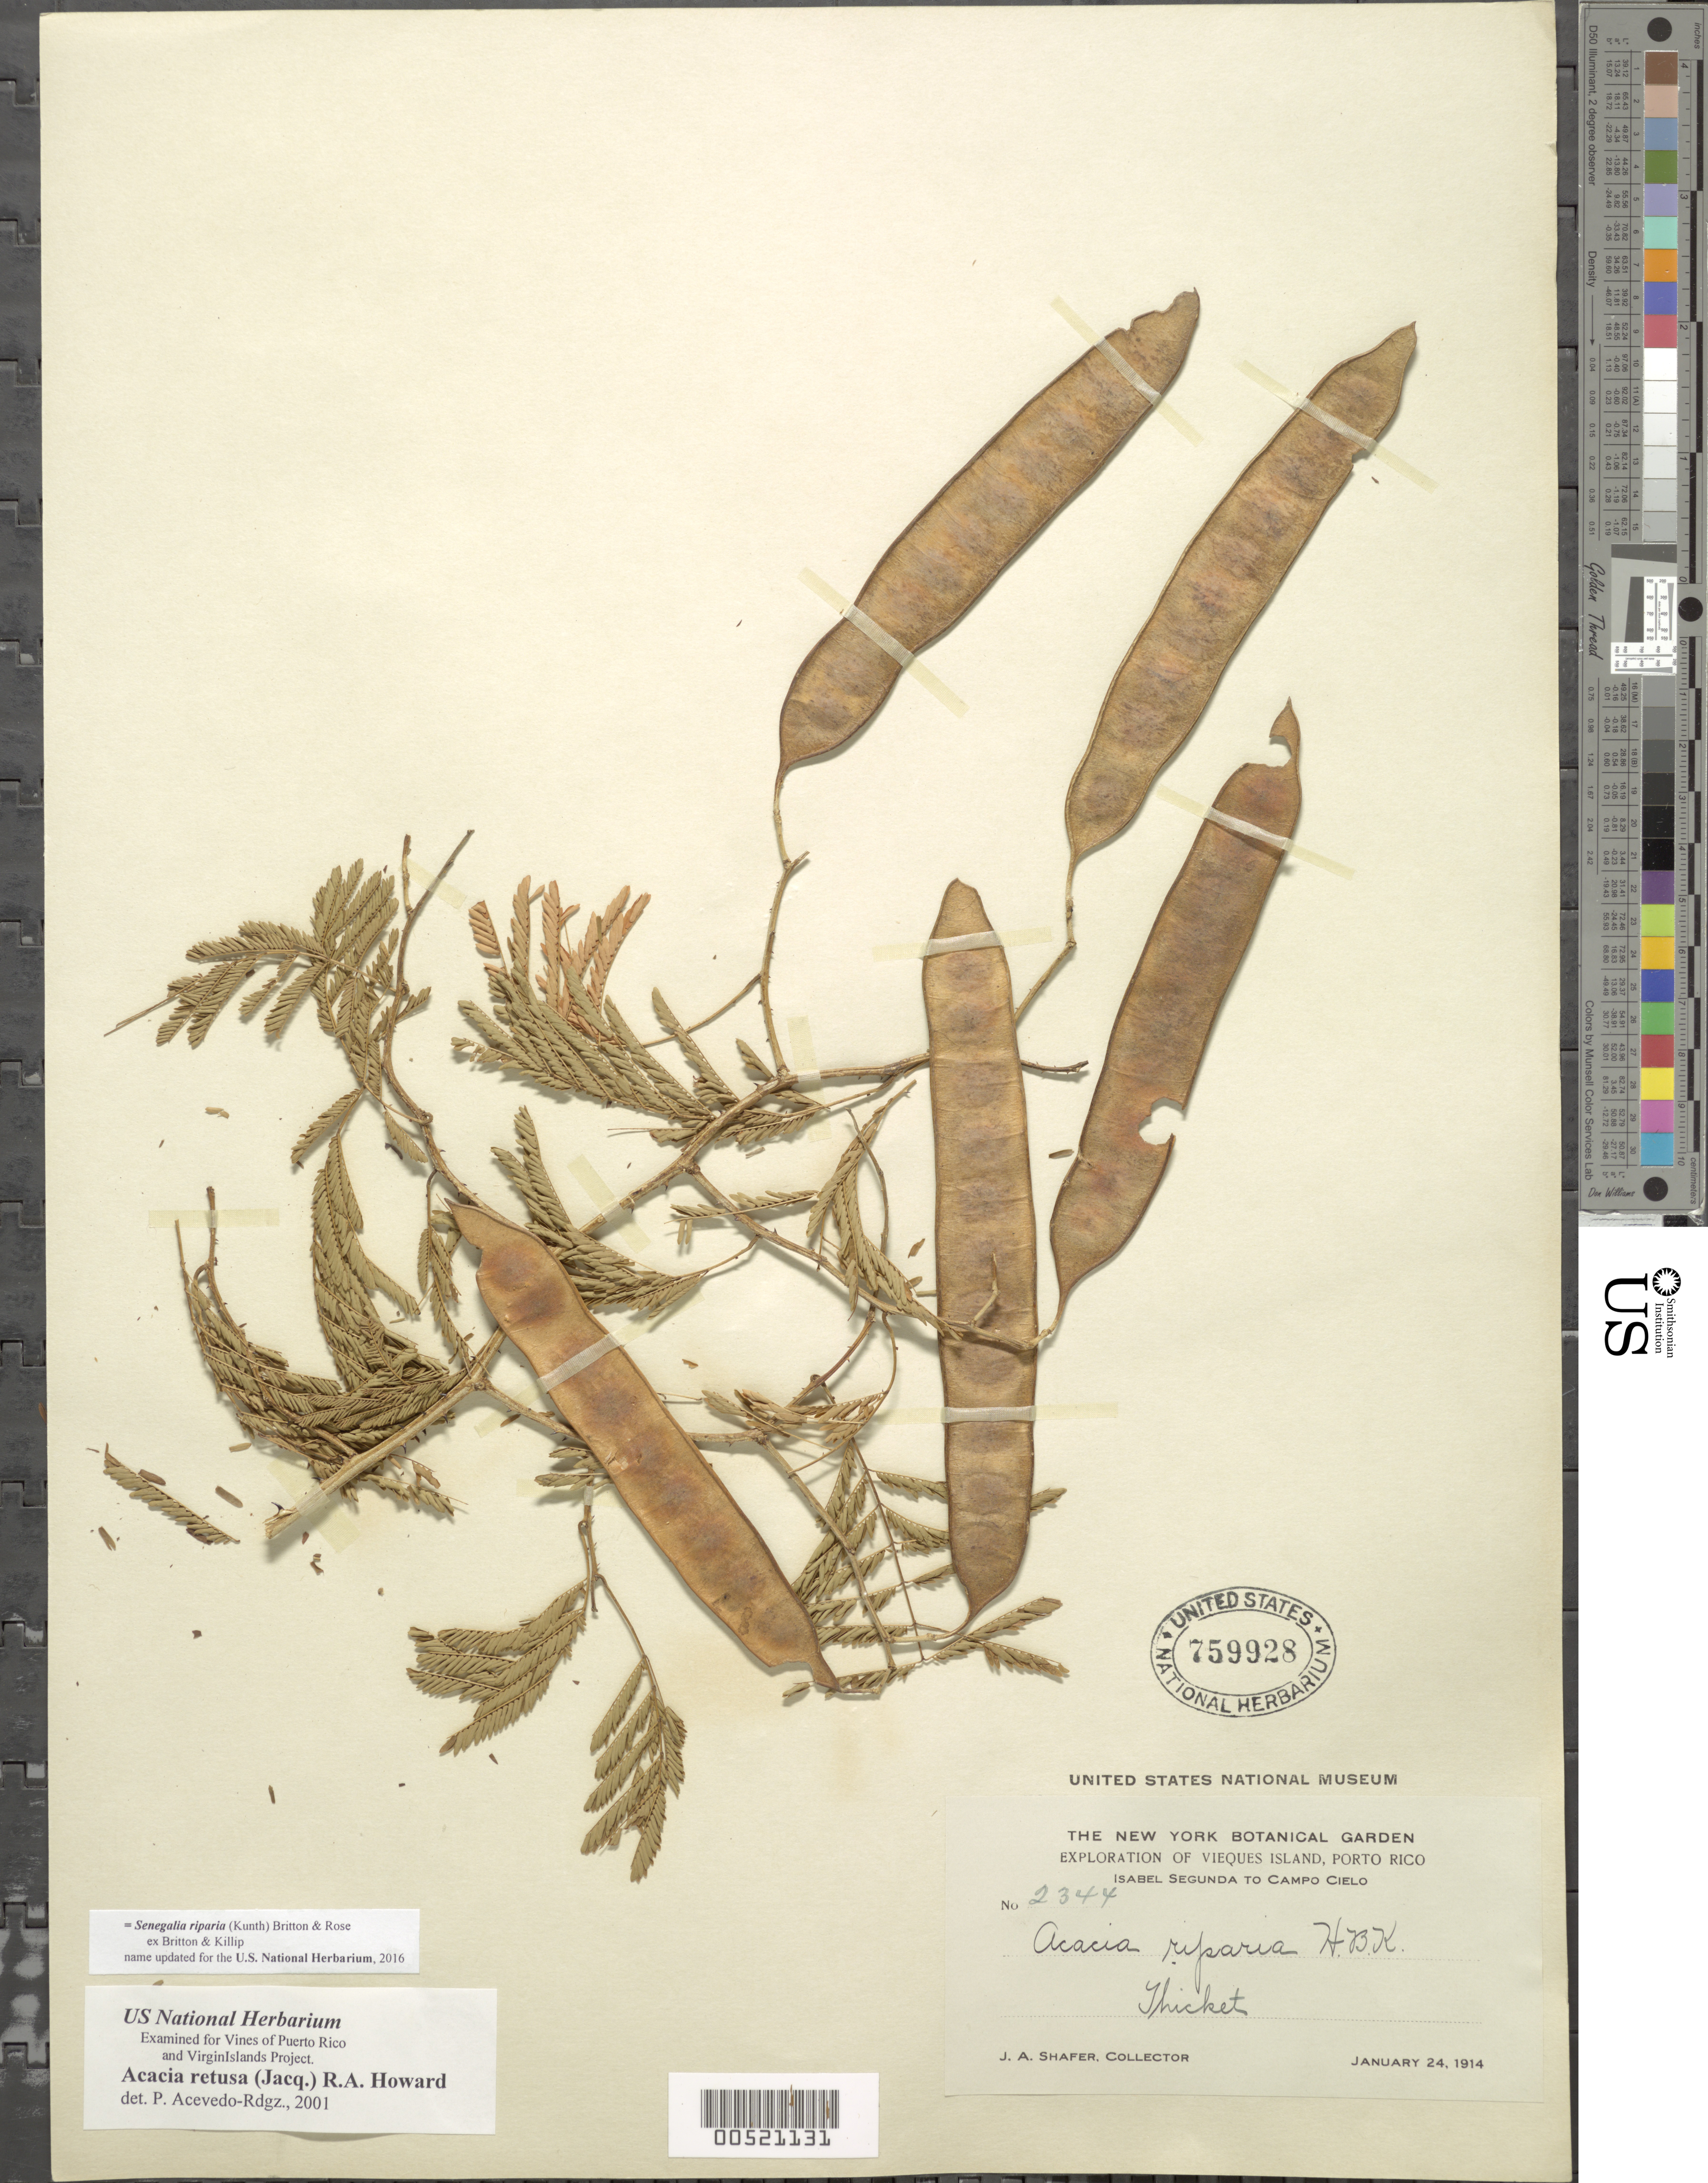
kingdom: Plantae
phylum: Tracheophyta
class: Magnoliopsida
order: Fabales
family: Fabaceae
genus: Senegalia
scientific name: Senegalia riparia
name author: (Kunth) Britton & Rose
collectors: J. A. Shafer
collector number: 2344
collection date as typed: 24 Jan 1914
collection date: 1914-01-24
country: Puerto Rico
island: Greater Antilles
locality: Vieques Island: Isabel Segunda to Campo Cielo. Thicket.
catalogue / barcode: US 759928